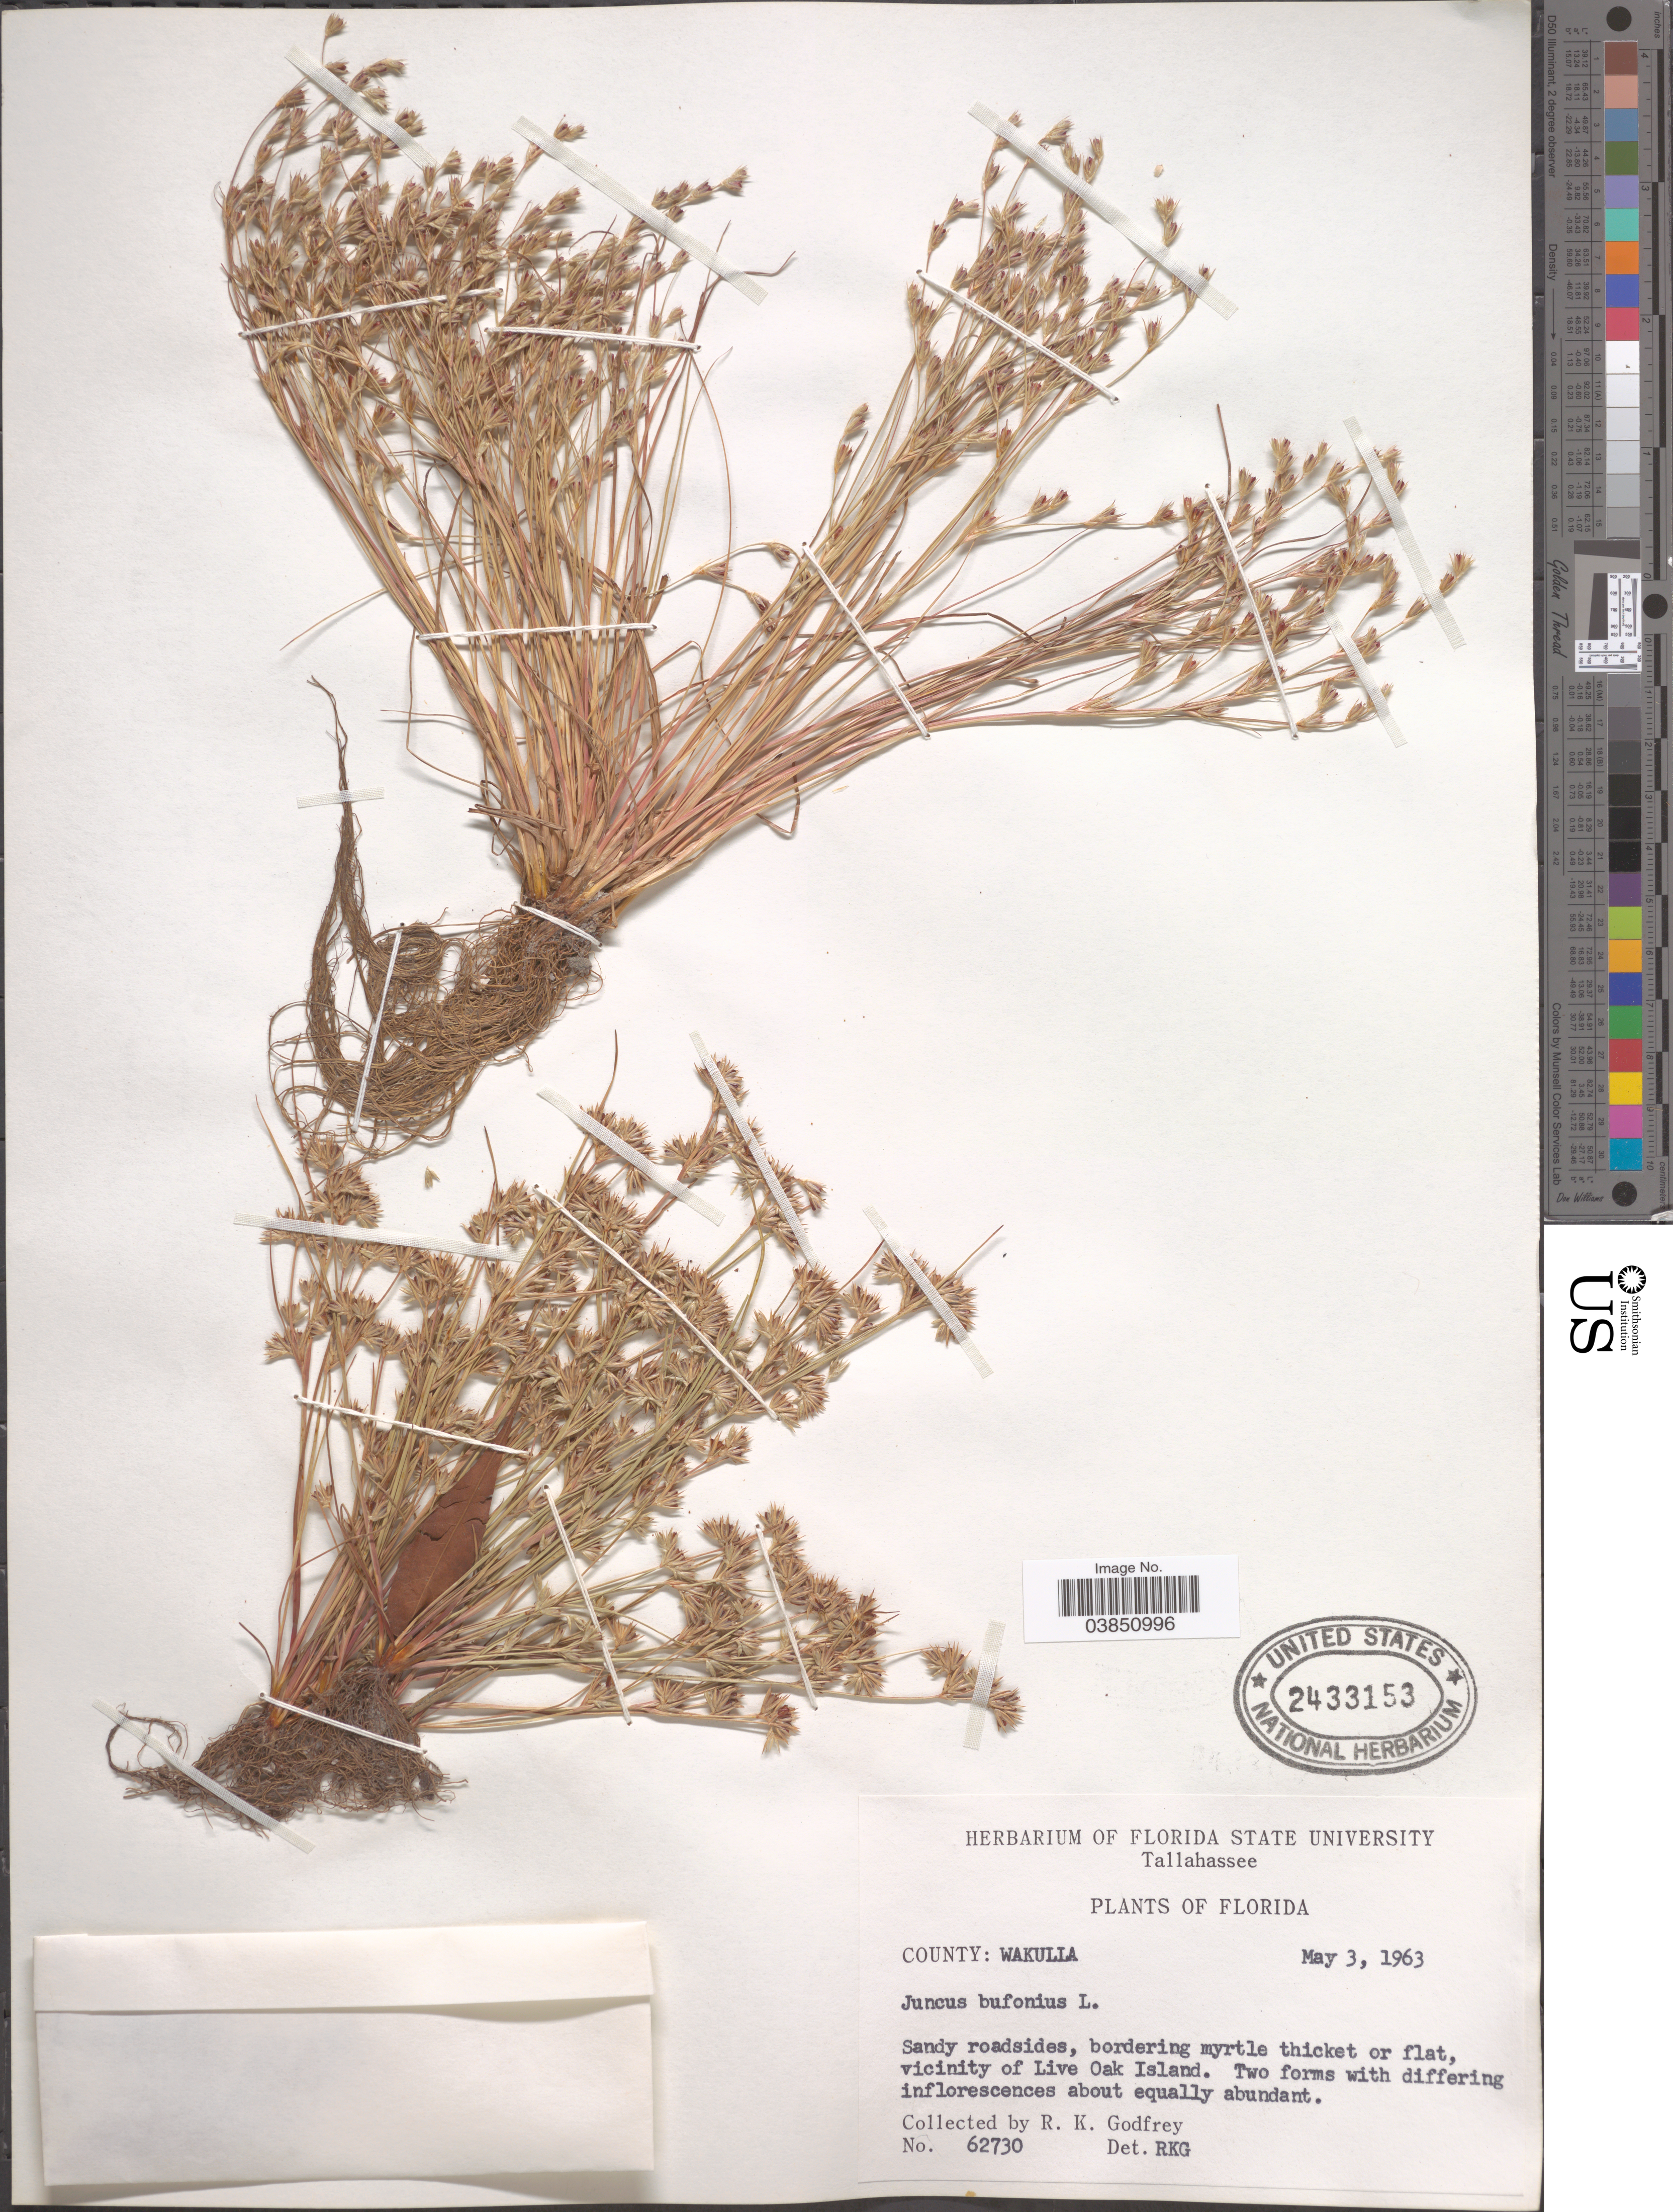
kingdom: Plantae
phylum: Tracheophyta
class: Liliopsida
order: Poales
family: Juncaceae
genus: Juncus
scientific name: Juncus bufonius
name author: L.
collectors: R. K. Godfrey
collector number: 62730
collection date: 1963-05-03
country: United States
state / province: Florida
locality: County: Wakulla. Vicinity of Live Oak Island.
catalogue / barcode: US 2433153